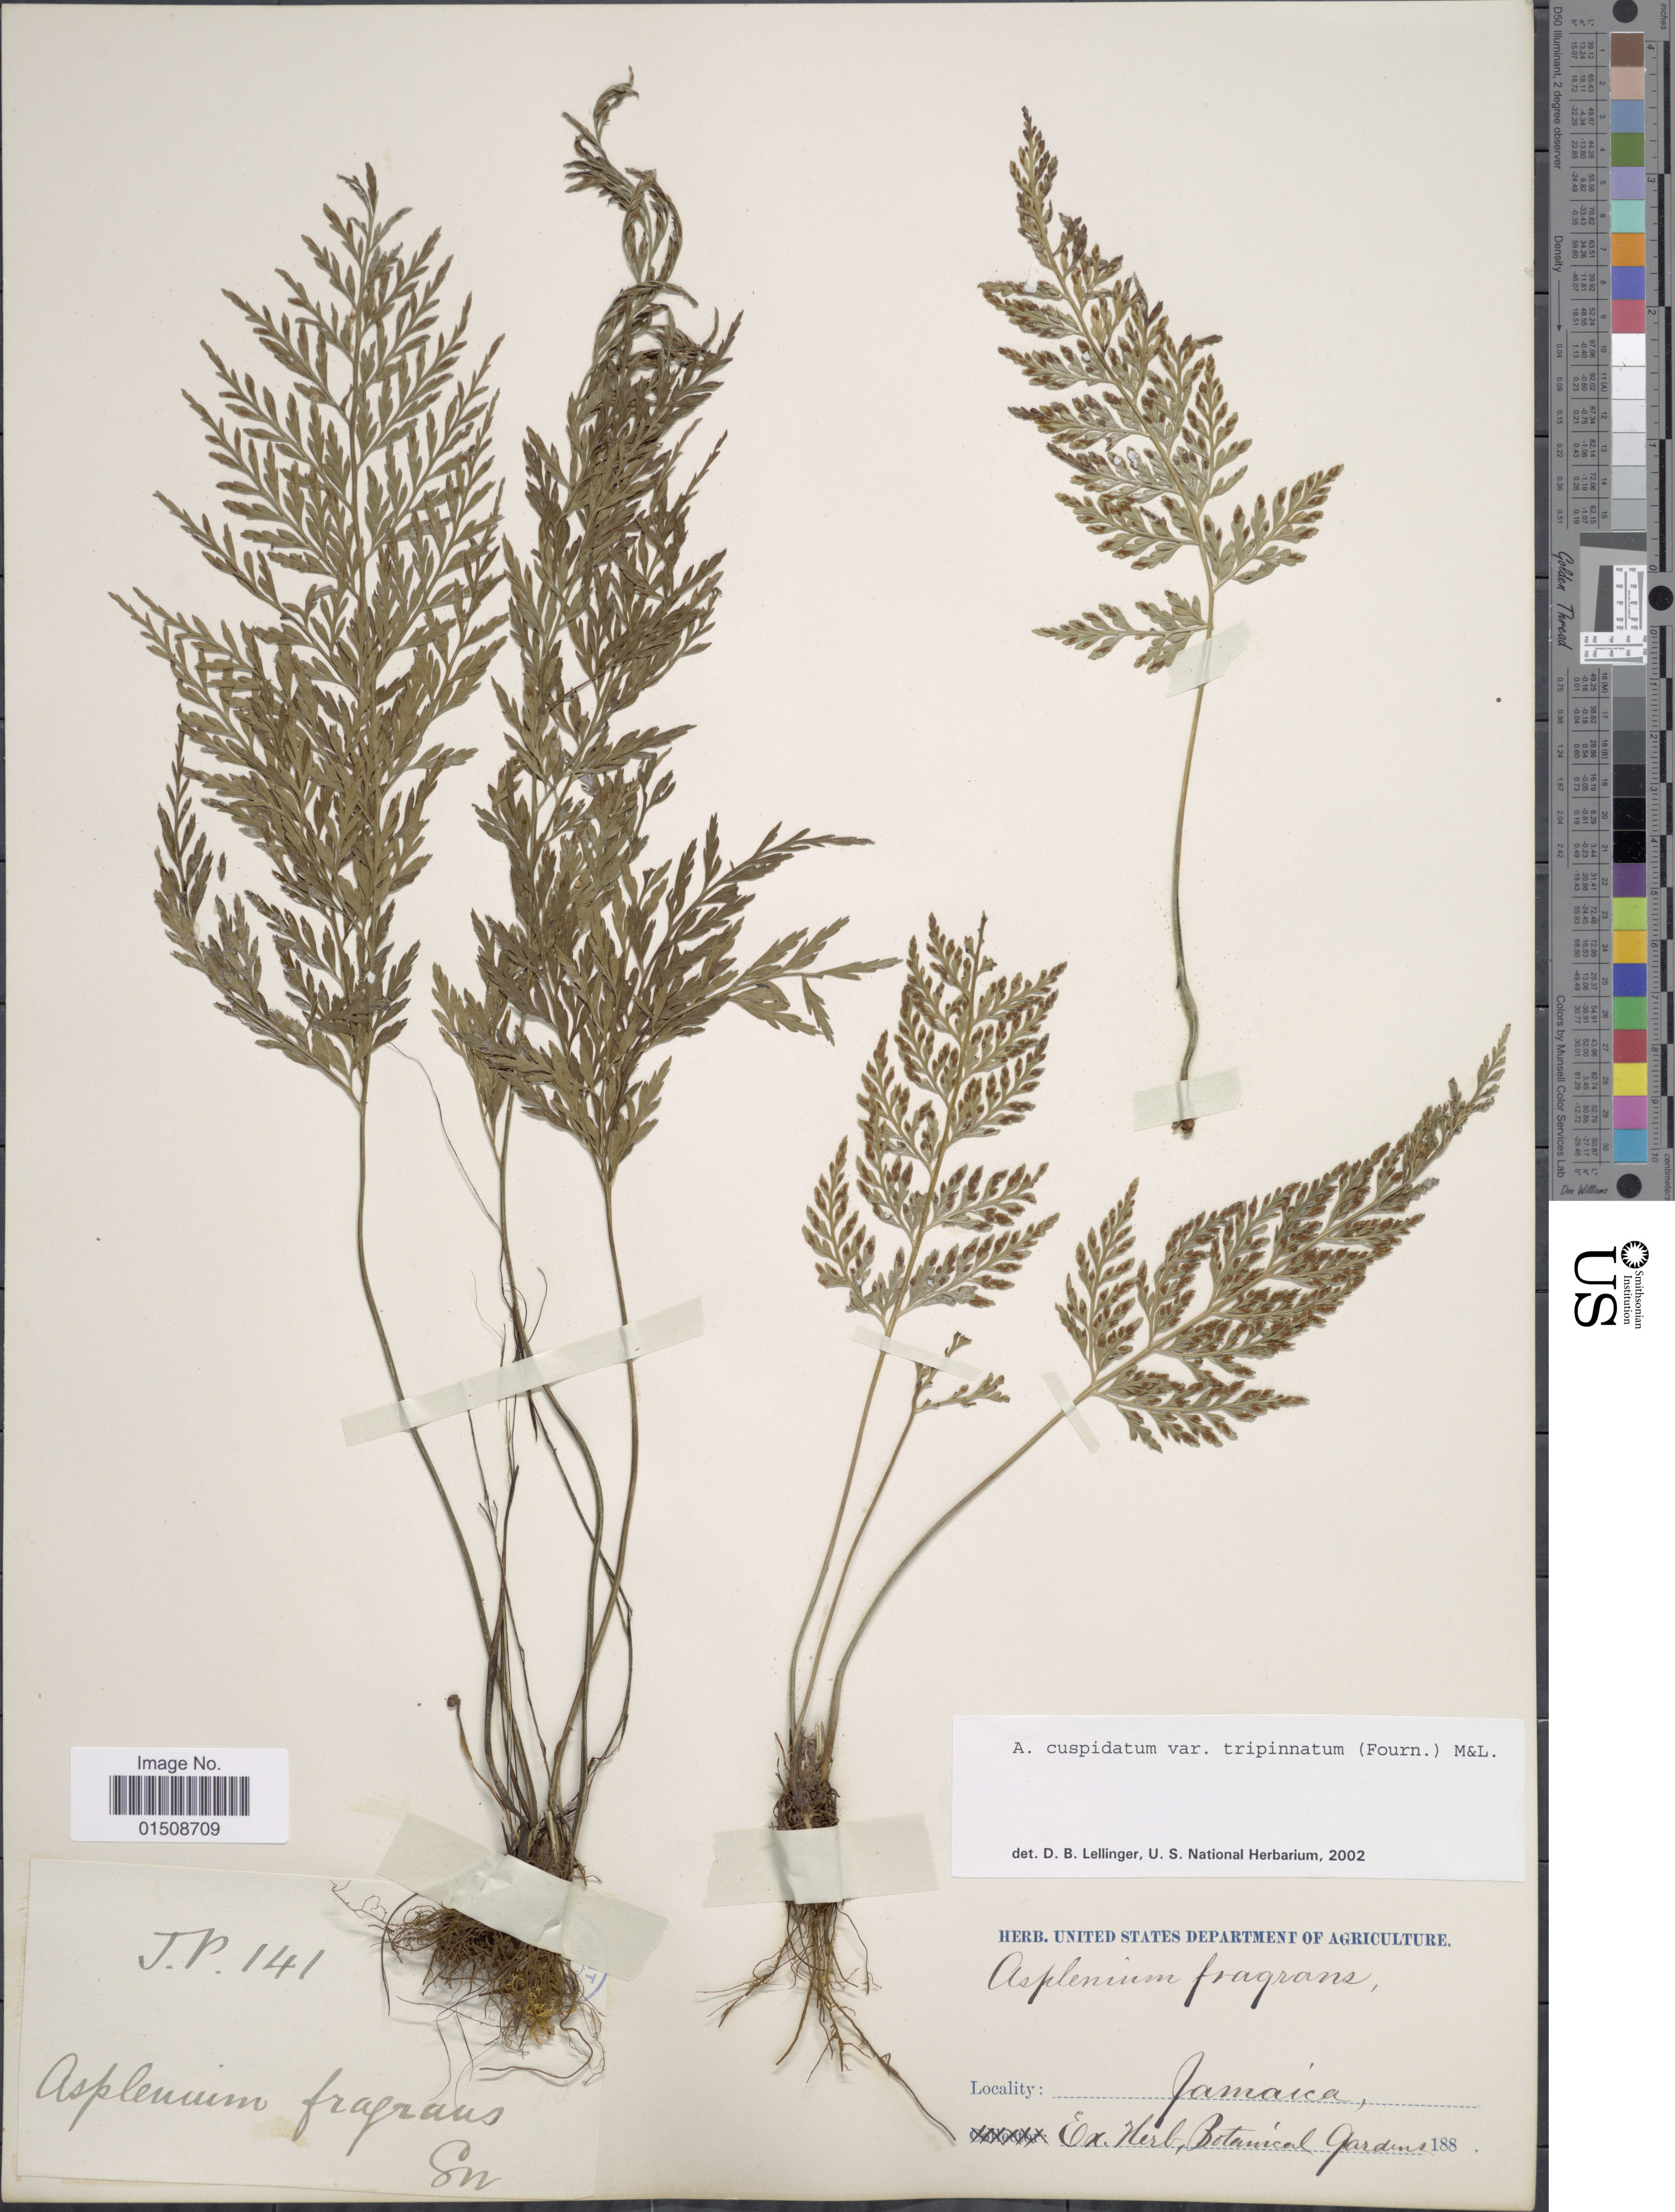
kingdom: Plantae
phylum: Tracheophyta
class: Polypodiopsida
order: Polypodiales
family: Aspleniaceae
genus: Asplenium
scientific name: Asplenium cuspidatum var. tripinnatum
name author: (E. Fourn.) C.V. Morton & Lellinger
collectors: J.P.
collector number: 141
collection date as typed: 188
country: Jamaica